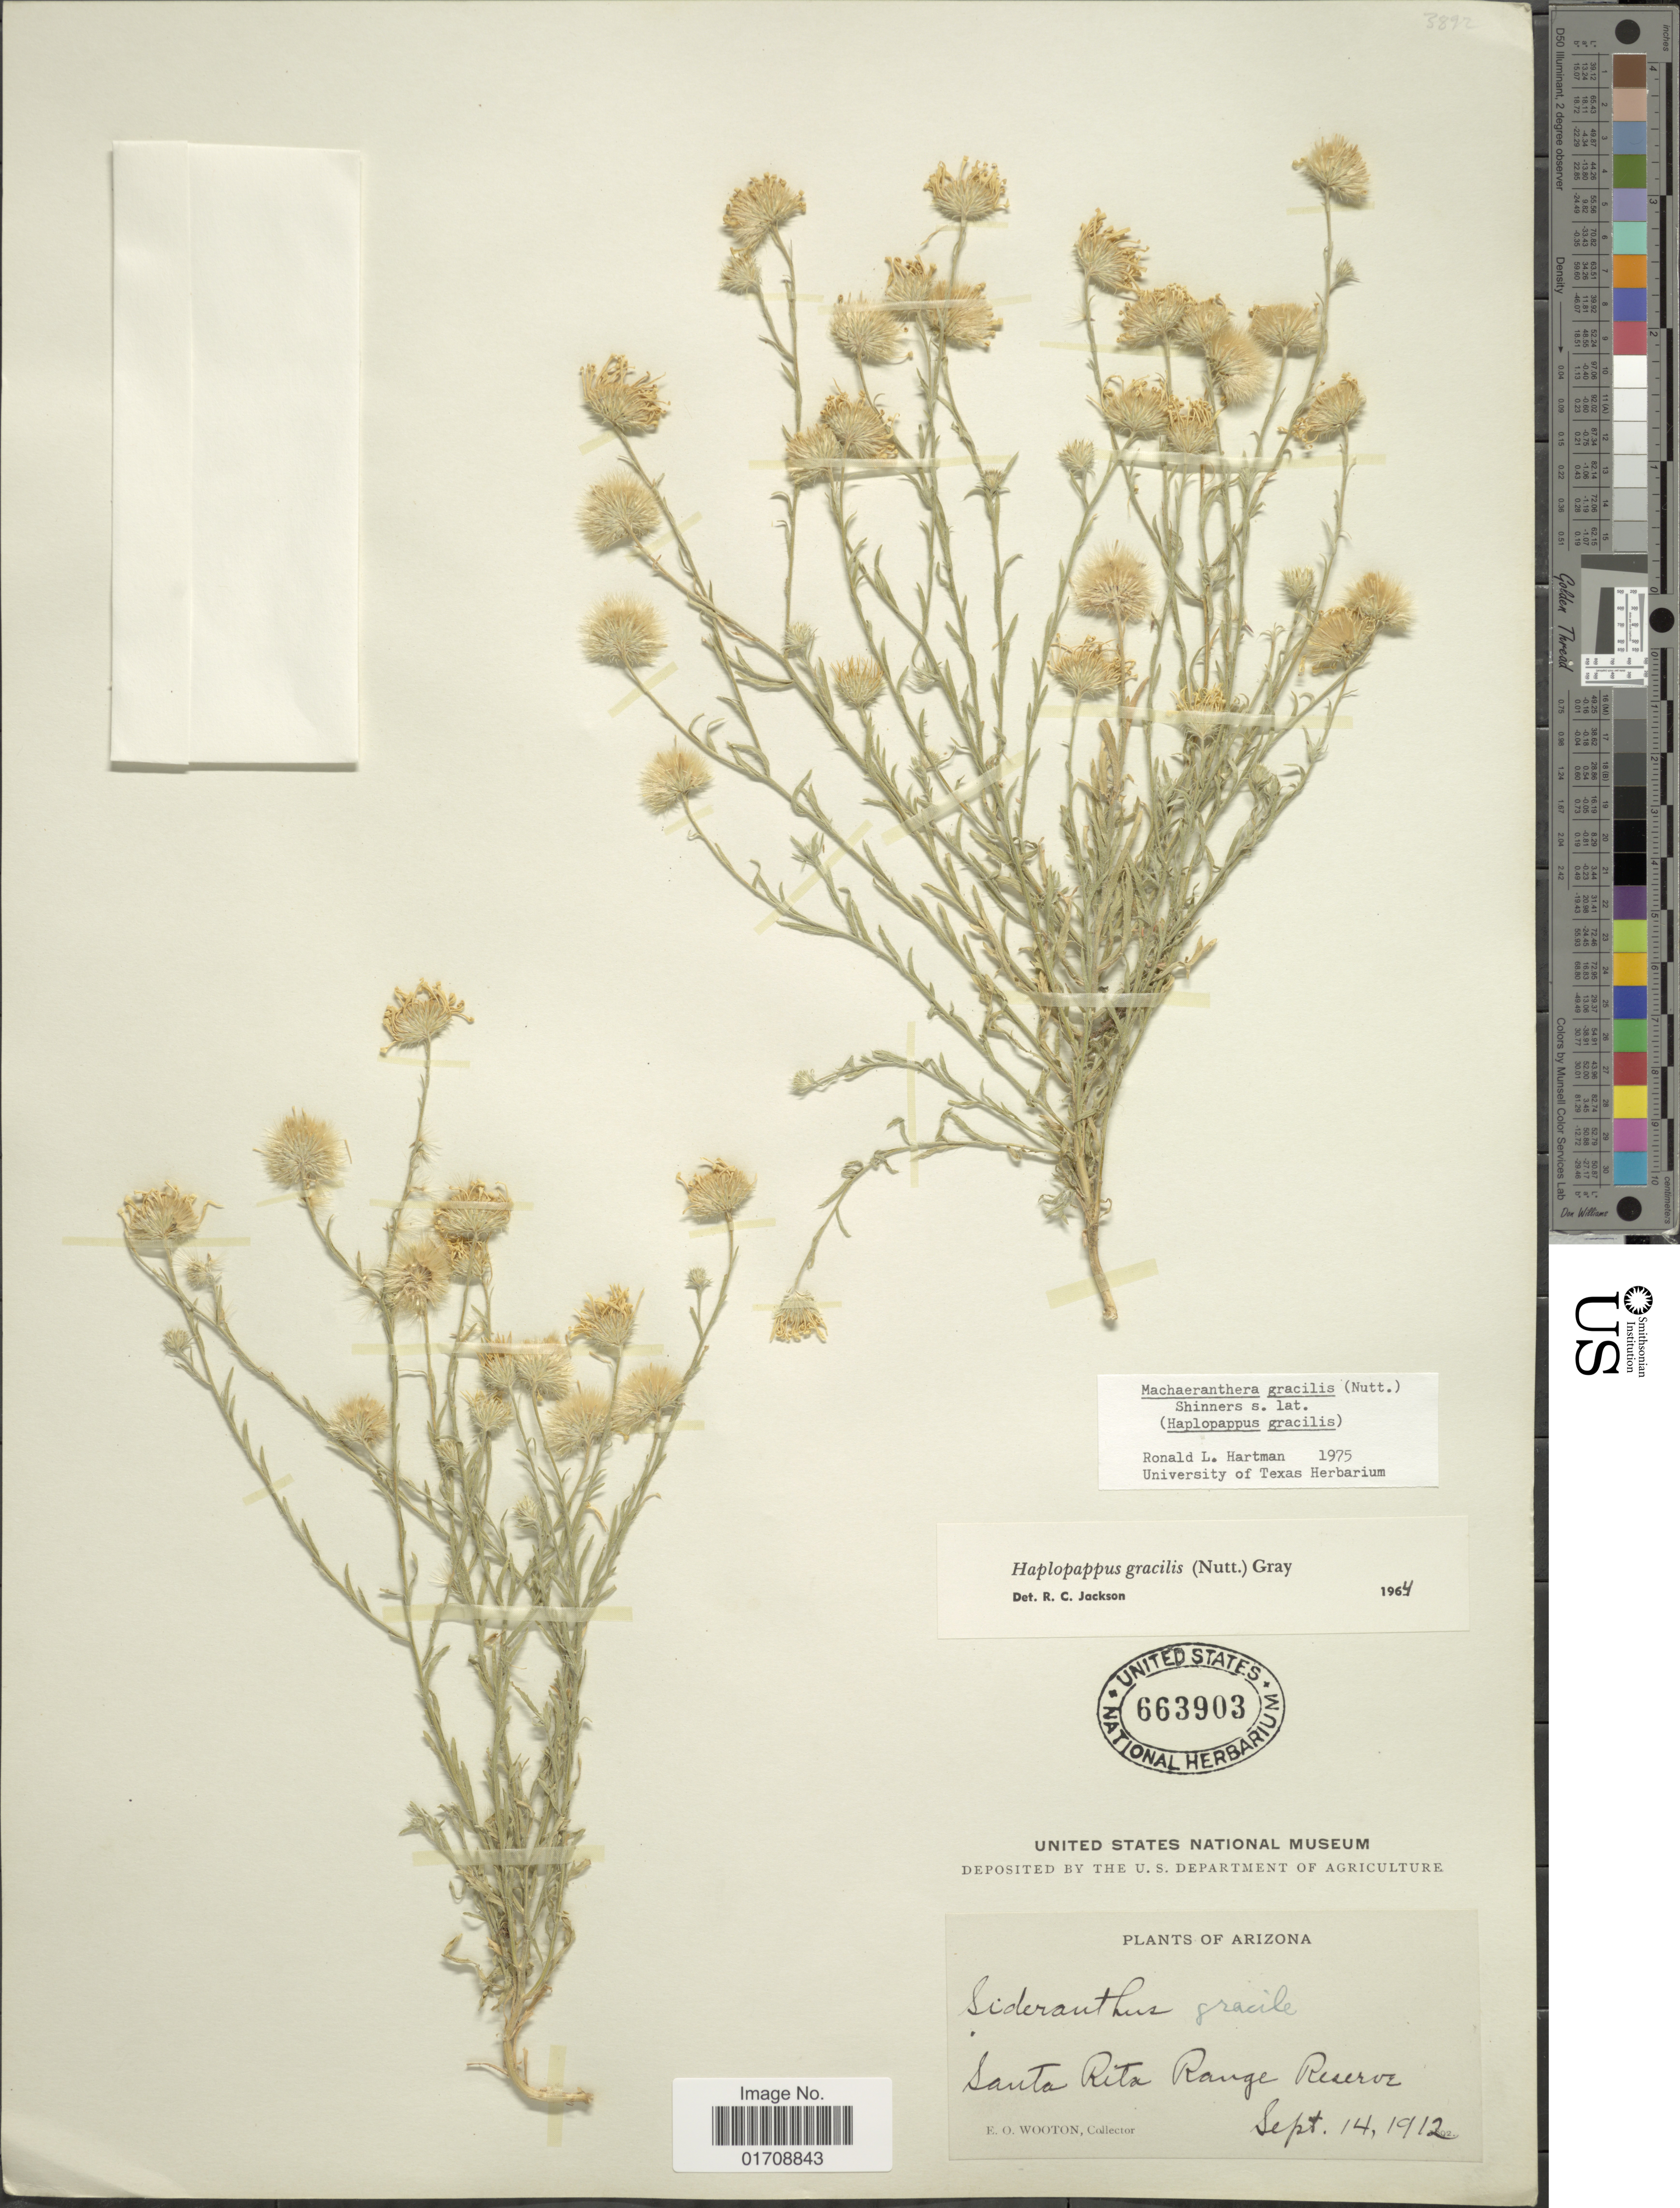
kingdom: Plantae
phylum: Tracheophyta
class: Magnoliopsida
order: Asterales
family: Asteraceae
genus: Machaeranthera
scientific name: Machaeranthera gracilis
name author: (Nutt.) Shinners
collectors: E. O. Wooton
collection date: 1912-09-14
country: United States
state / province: Arizona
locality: Santa Rita Range Reserve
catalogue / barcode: US 663903